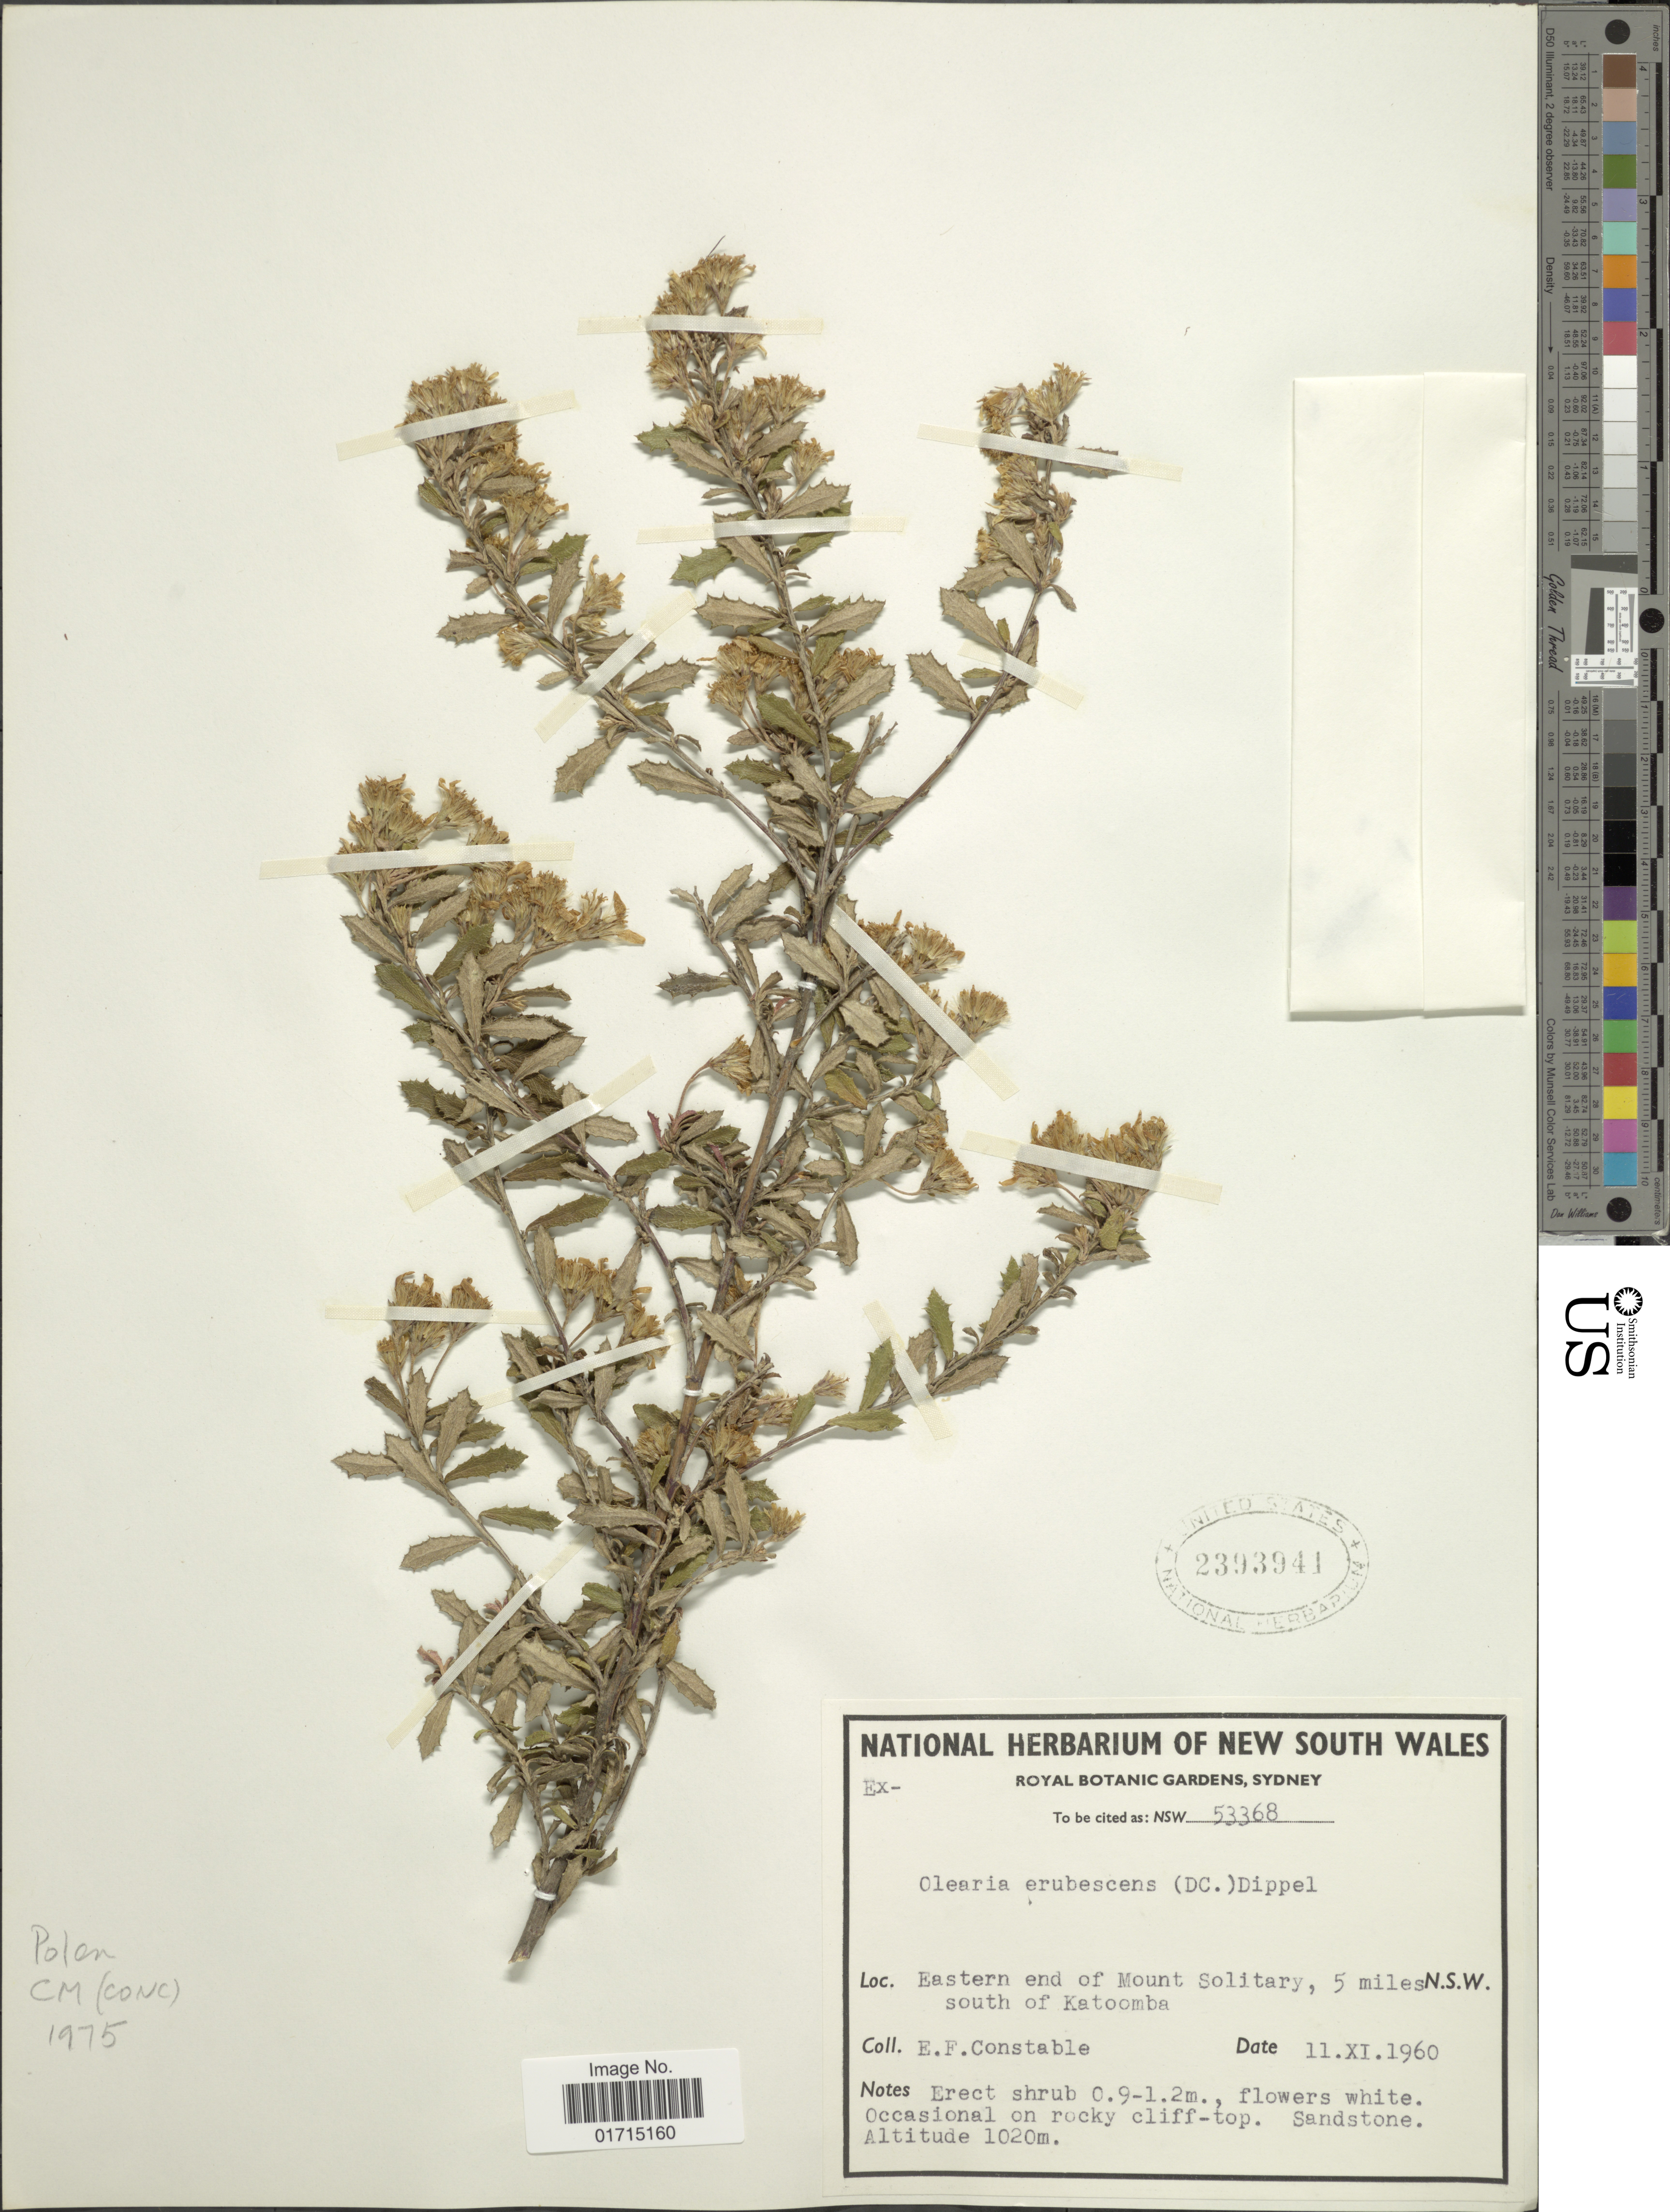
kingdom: Plantae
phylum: Tracheophyta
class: Magnoliopsida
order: Asterales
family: Asteraceae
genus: Olearia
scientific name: Olearia erubescens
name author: (DC.) Dippel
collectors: E. F. Constable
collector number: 53368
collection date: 1960-11-11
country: Australia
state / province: New South Wales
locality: Eastern end of Mount Solitary, 5 miles south of Katoomba. N. S. W.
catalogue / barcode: US 2393941